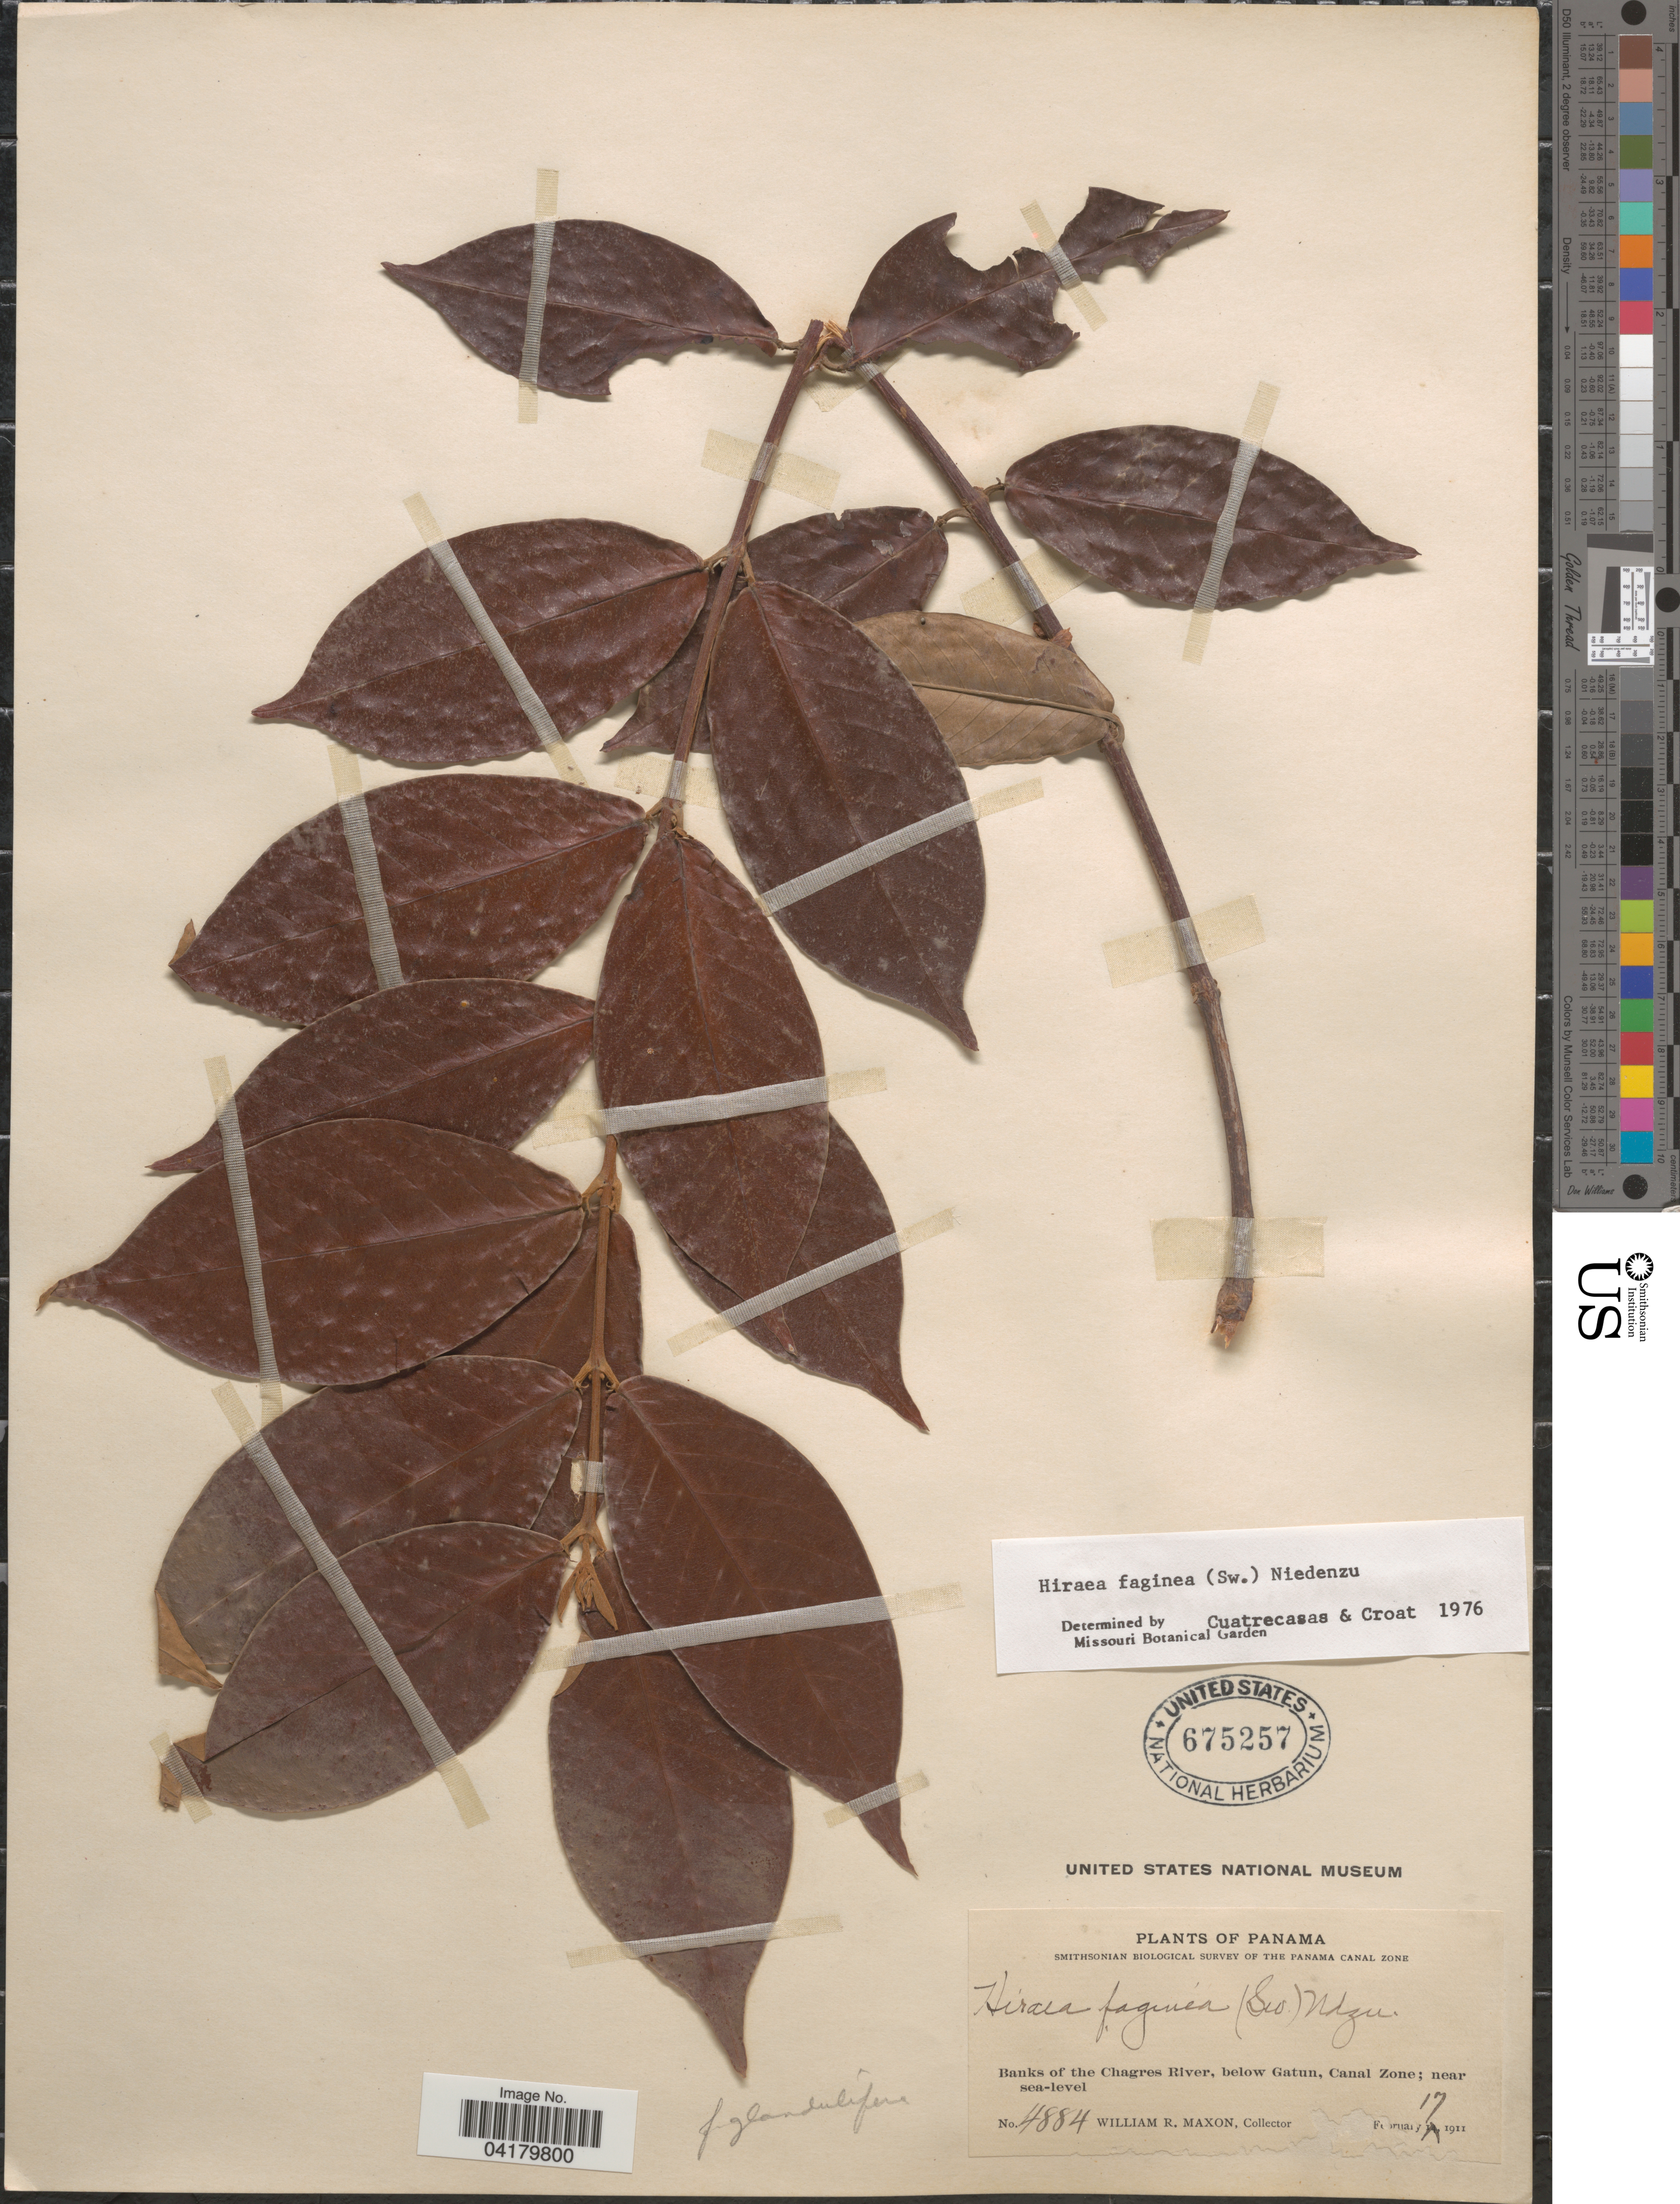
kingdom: Plantae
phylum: Tracheophyta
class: Magnoliopsida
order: Malpighiales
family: Malpighiaceae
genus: Hiraea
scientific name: Hiraea faginea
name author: (Sw.) Nied.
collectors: W. R. Maxon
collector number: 4884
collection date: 1911-02-17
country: Panama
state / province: Colón / Panamá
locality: Smithsonian Biological Survey of The Panama Canal Zone. Banks of the Chagres River, below Gatun, Canal Zone.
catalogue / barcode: US 675257